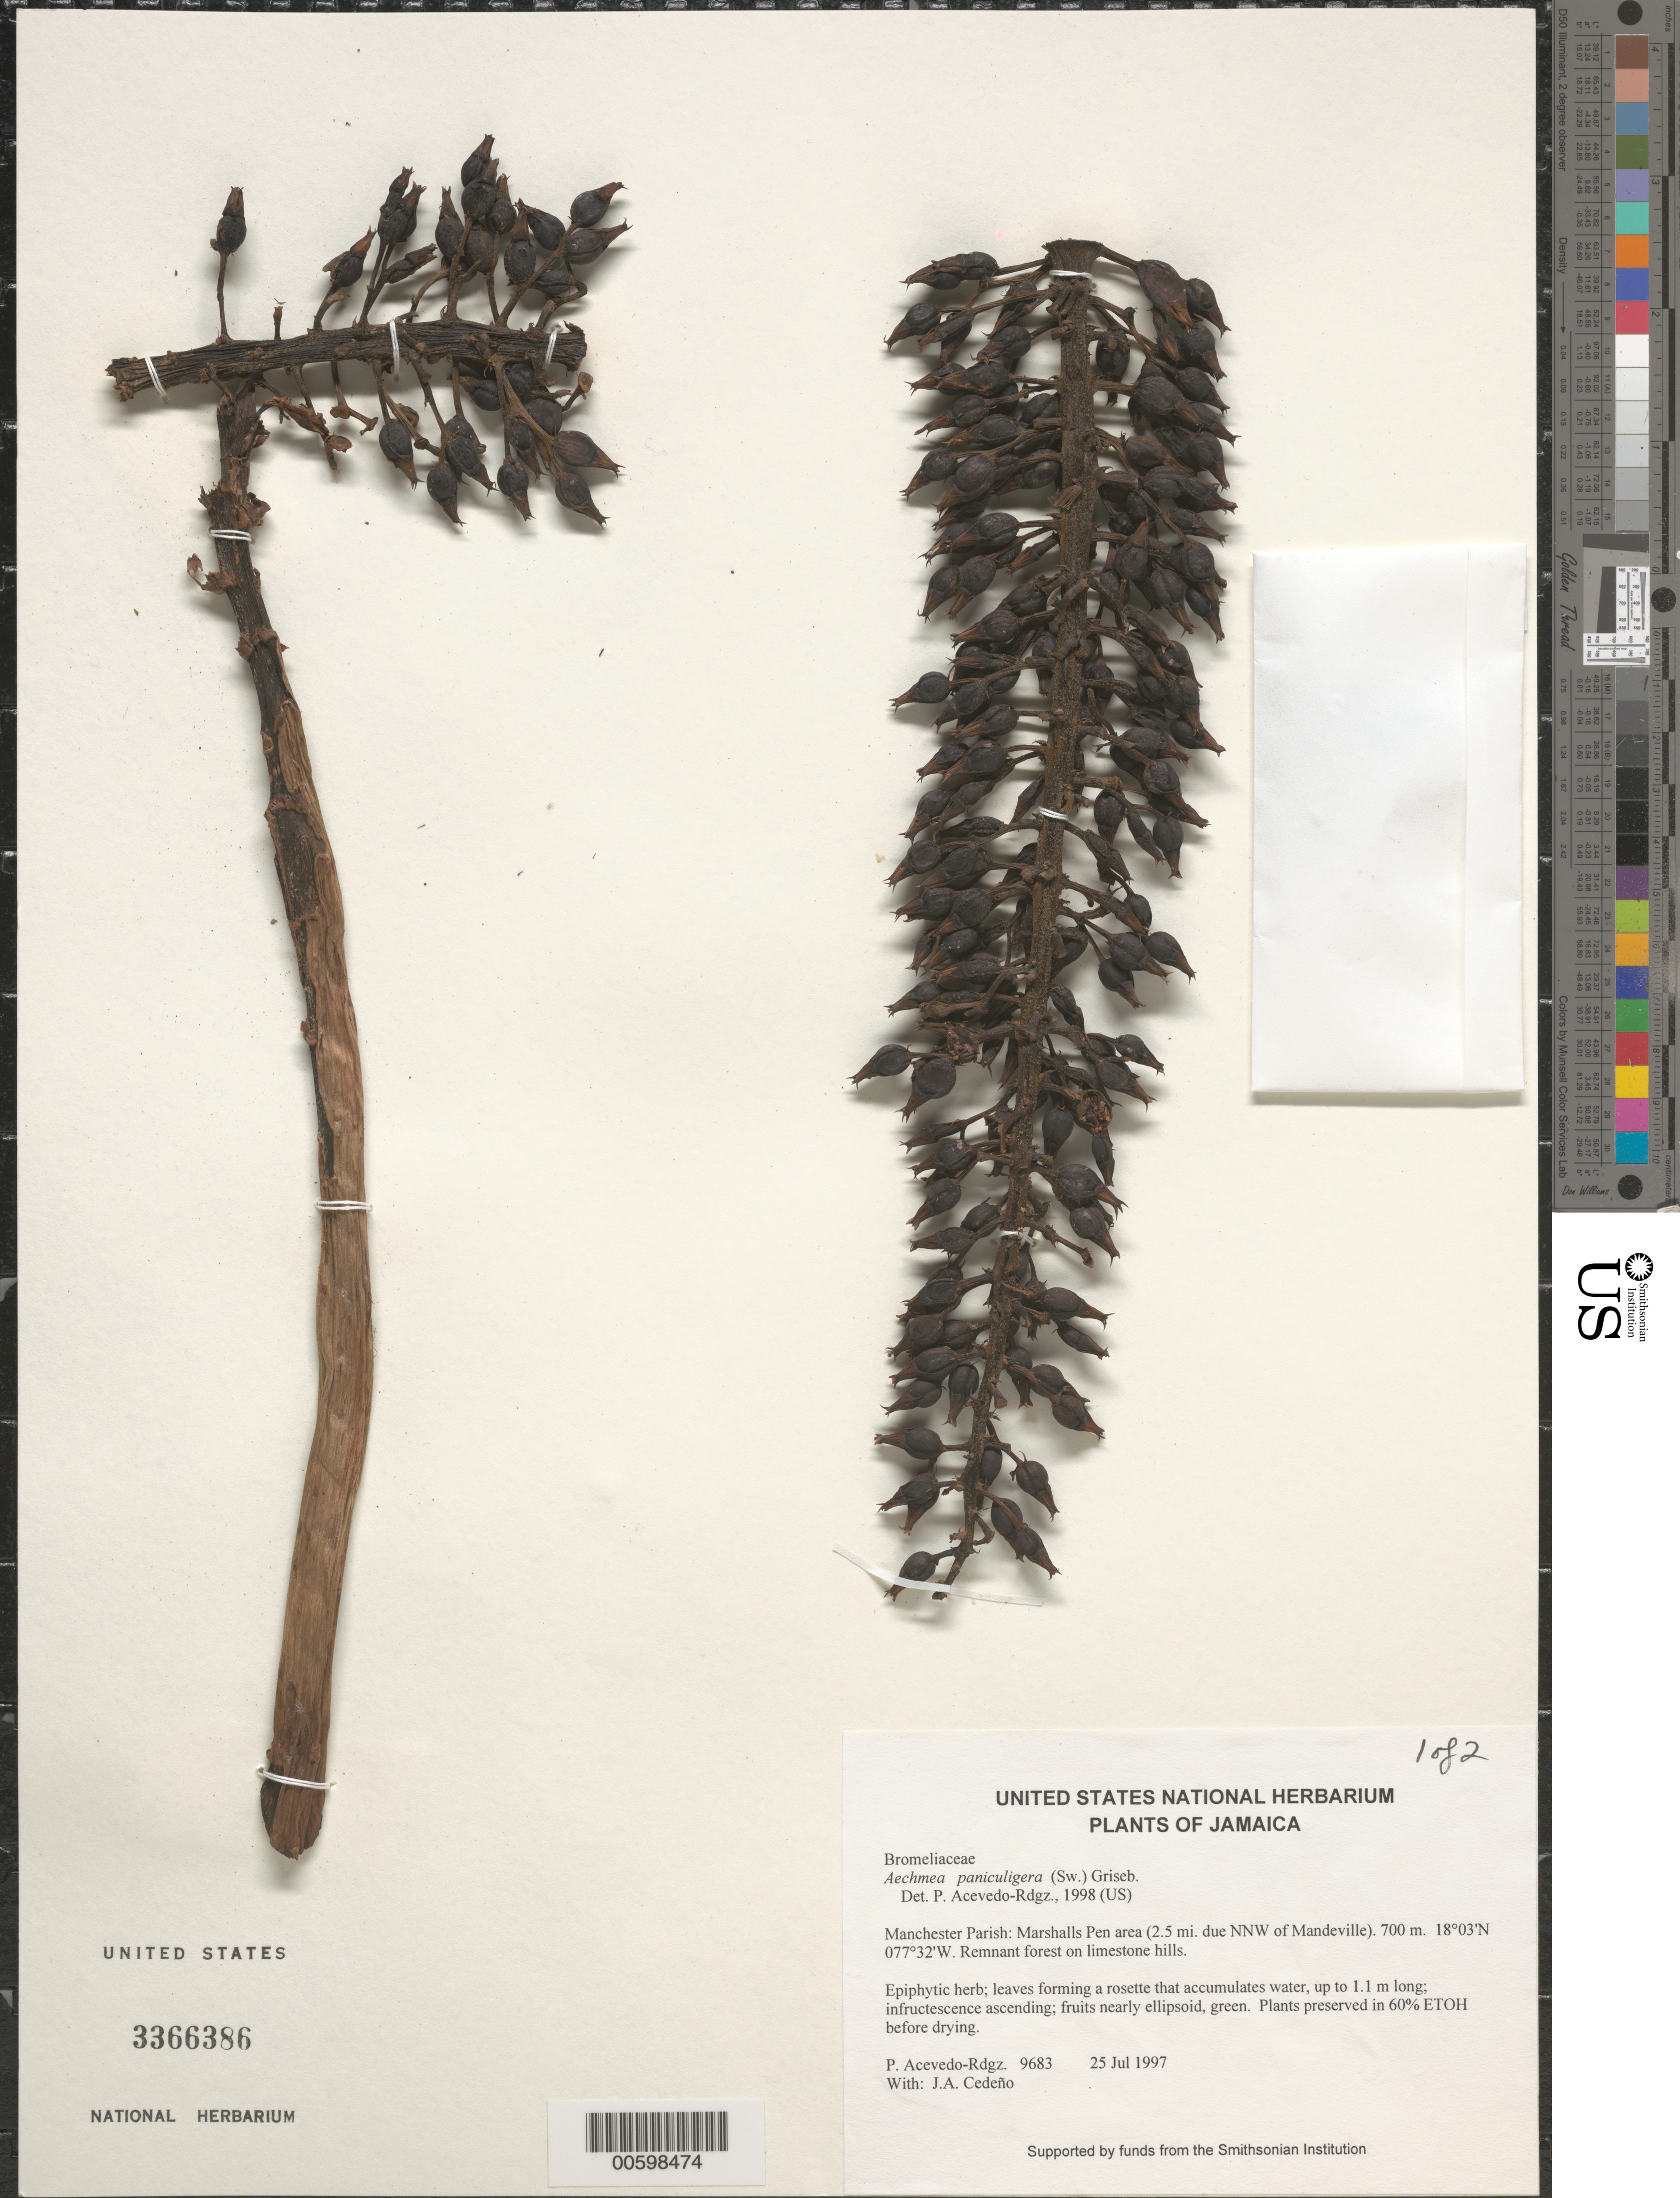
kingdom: Plantae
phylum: Tracheophyta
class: Liliopsida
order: Poales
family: Bromeliaceae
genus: Aechmea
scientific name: Aechmea paniculigera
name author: (Sw.) Griseb.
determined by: Acevedo-Rodríguez, P., (BOT), Smithsonian Institution - National Museum of Natural History (UNITED STATES)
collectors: P. Acevedo-Rodr. & J. A. Cedeño M.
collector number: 9683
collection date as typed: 25 Jul 1997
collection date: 1997-07-25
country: Jamaica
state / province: Manchester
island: Jamaica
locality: Manchester Parish: Marshalls Pen area (2.5 mi. due NNW of Mandeville).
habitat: Remnant forest on limestone hills.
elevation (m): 700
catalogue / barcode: US 3366386